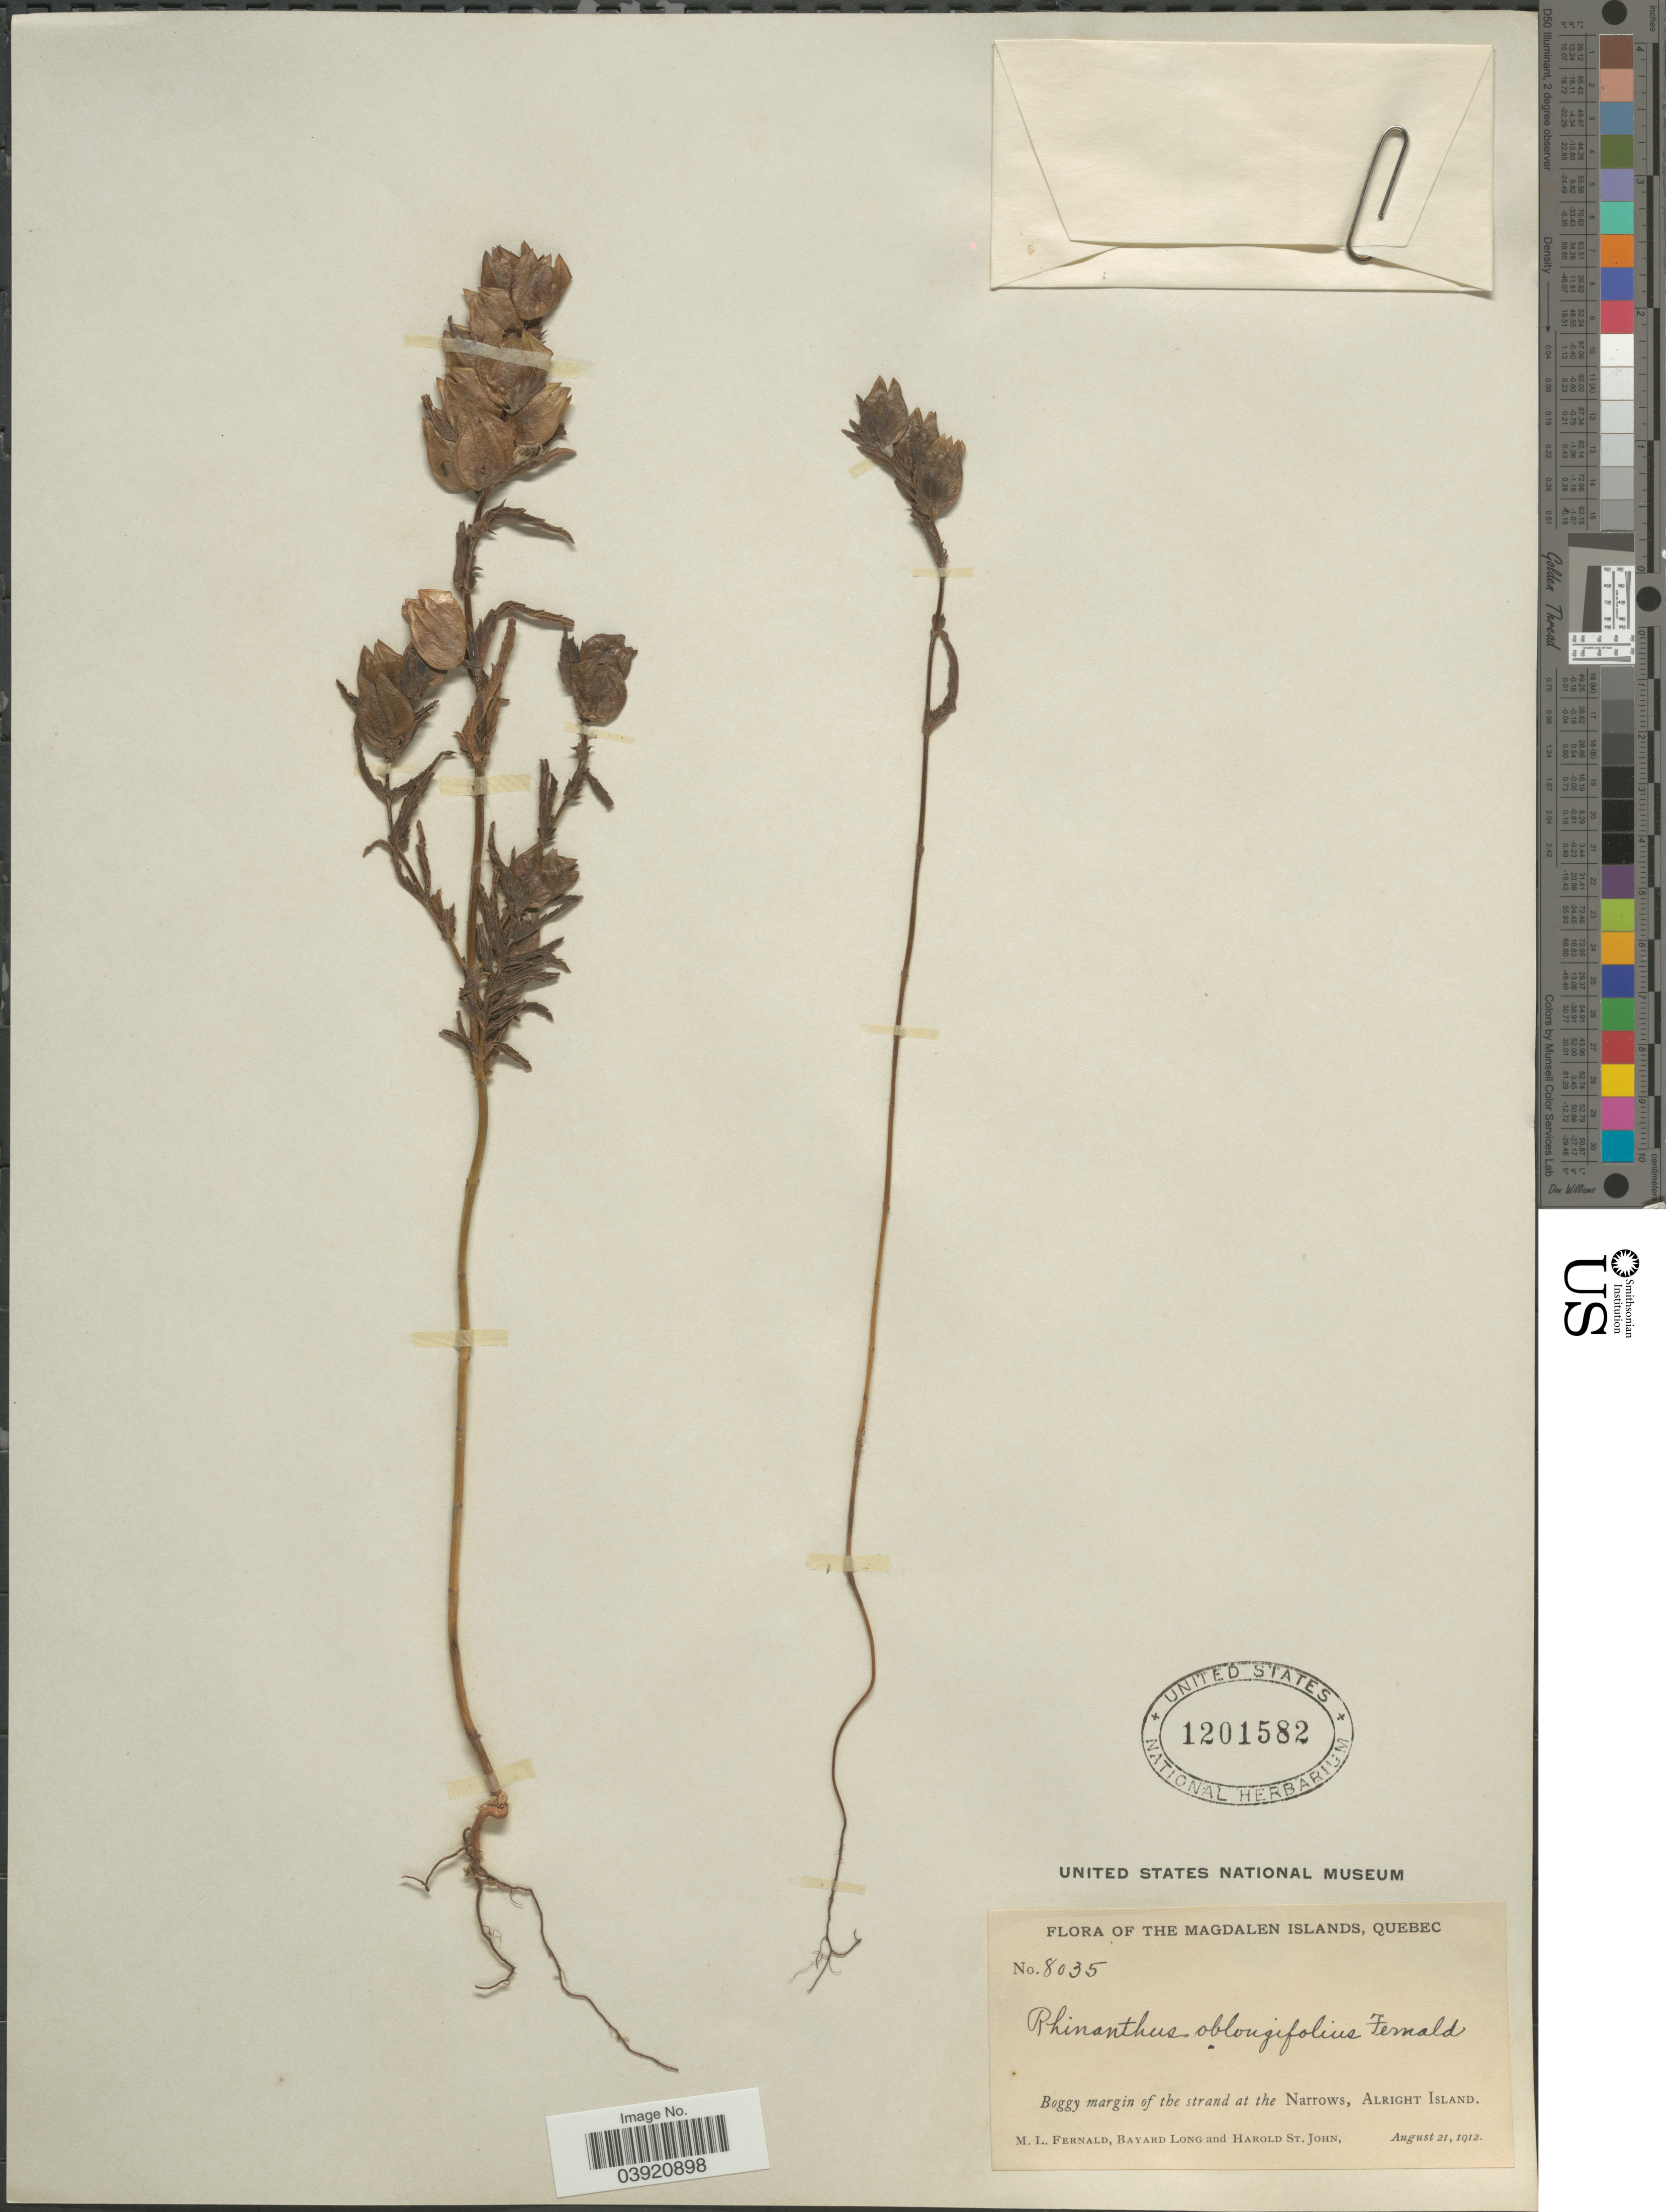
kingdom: Plantae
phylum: Tracheophyta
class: Magnoliopsida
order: Lamiales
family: Orobanchaceae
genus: Rhinanthus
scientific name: Rhinanthus oblongifolius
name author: Fernald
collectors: M. L. Fernald, B. Long & H. St. John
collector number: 8035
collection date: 1912-08-21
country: Canada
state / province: Quebec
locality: Magdalen Islands. Boggy margin of the strand at the Narrows, Alright Island.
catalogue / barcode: US 1201582